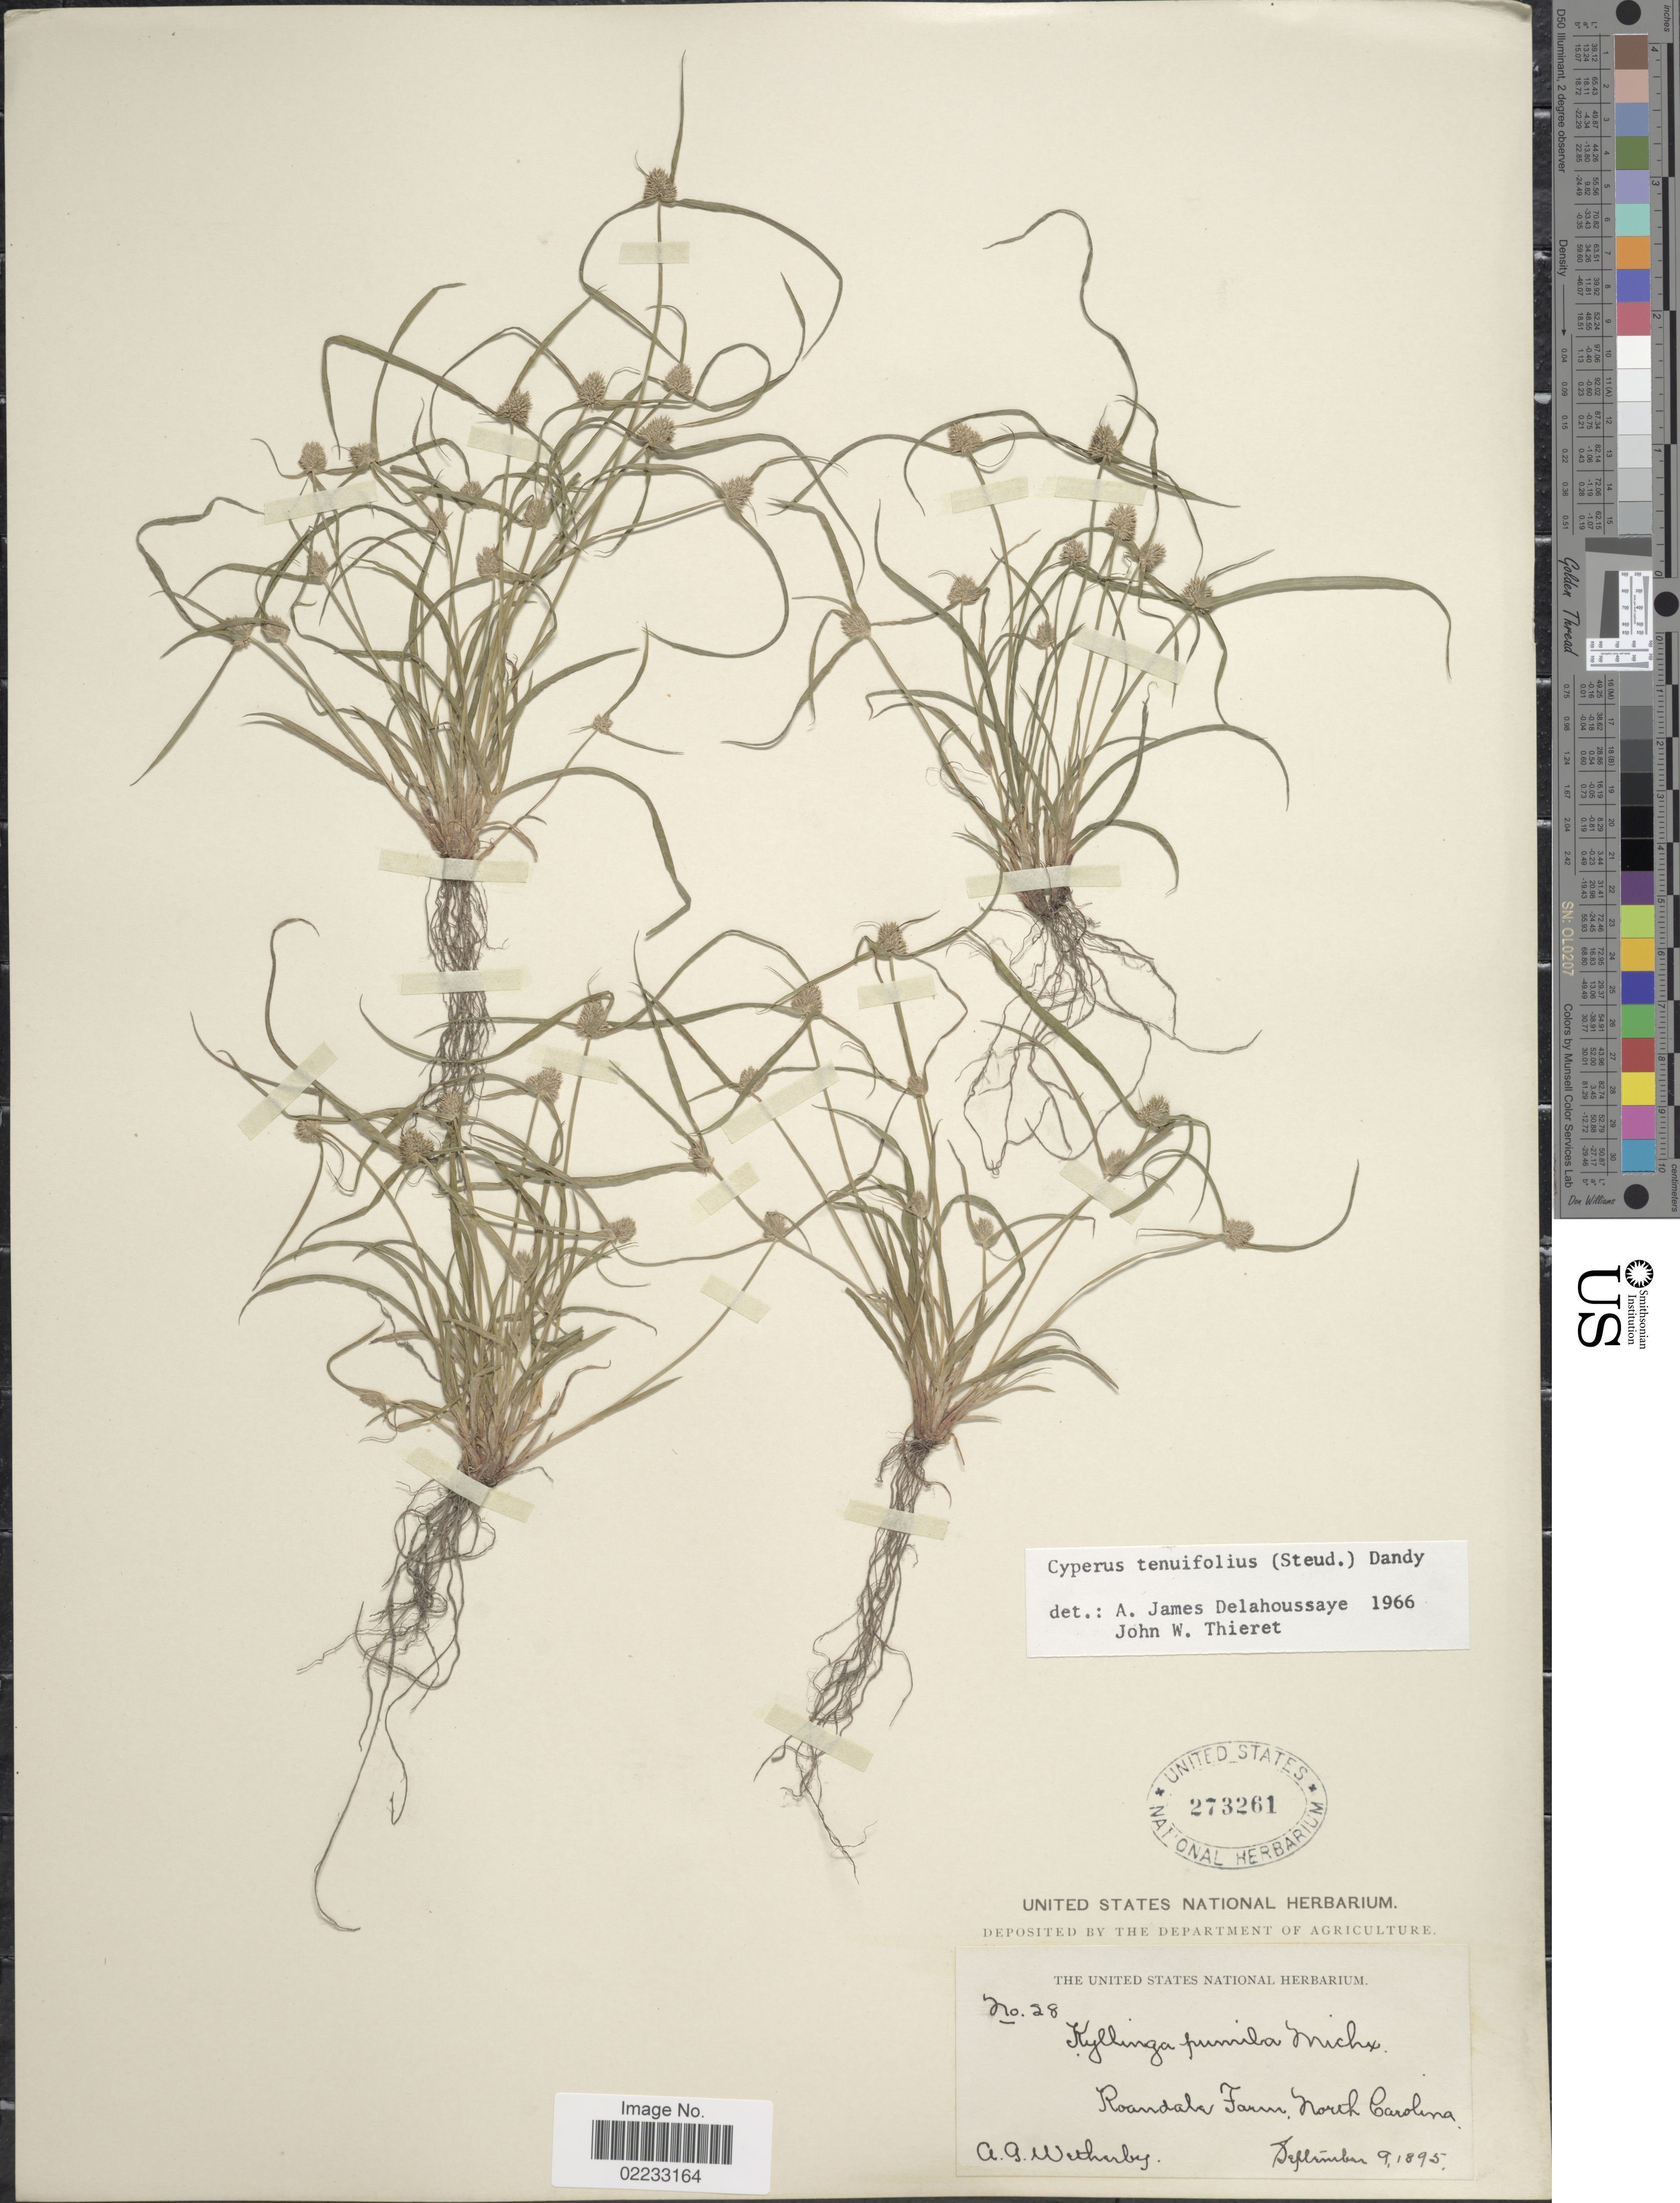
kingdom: Plantae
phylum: Tracheophyta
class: Liliopsida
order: Poales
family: Cyperaceae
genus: Cyperus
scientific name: Cyperus hortensis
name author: (Salzm. ex Steud.) Dorr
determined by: Strong, Mark T., (BOT), Smithsonian Institution - National Museum of Natural History (UNITED STATES)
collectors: A. Wetherby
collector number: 28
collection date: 1895-09-09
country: United States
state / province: North Carolina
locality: Roandale Farm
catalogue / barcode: US 273261